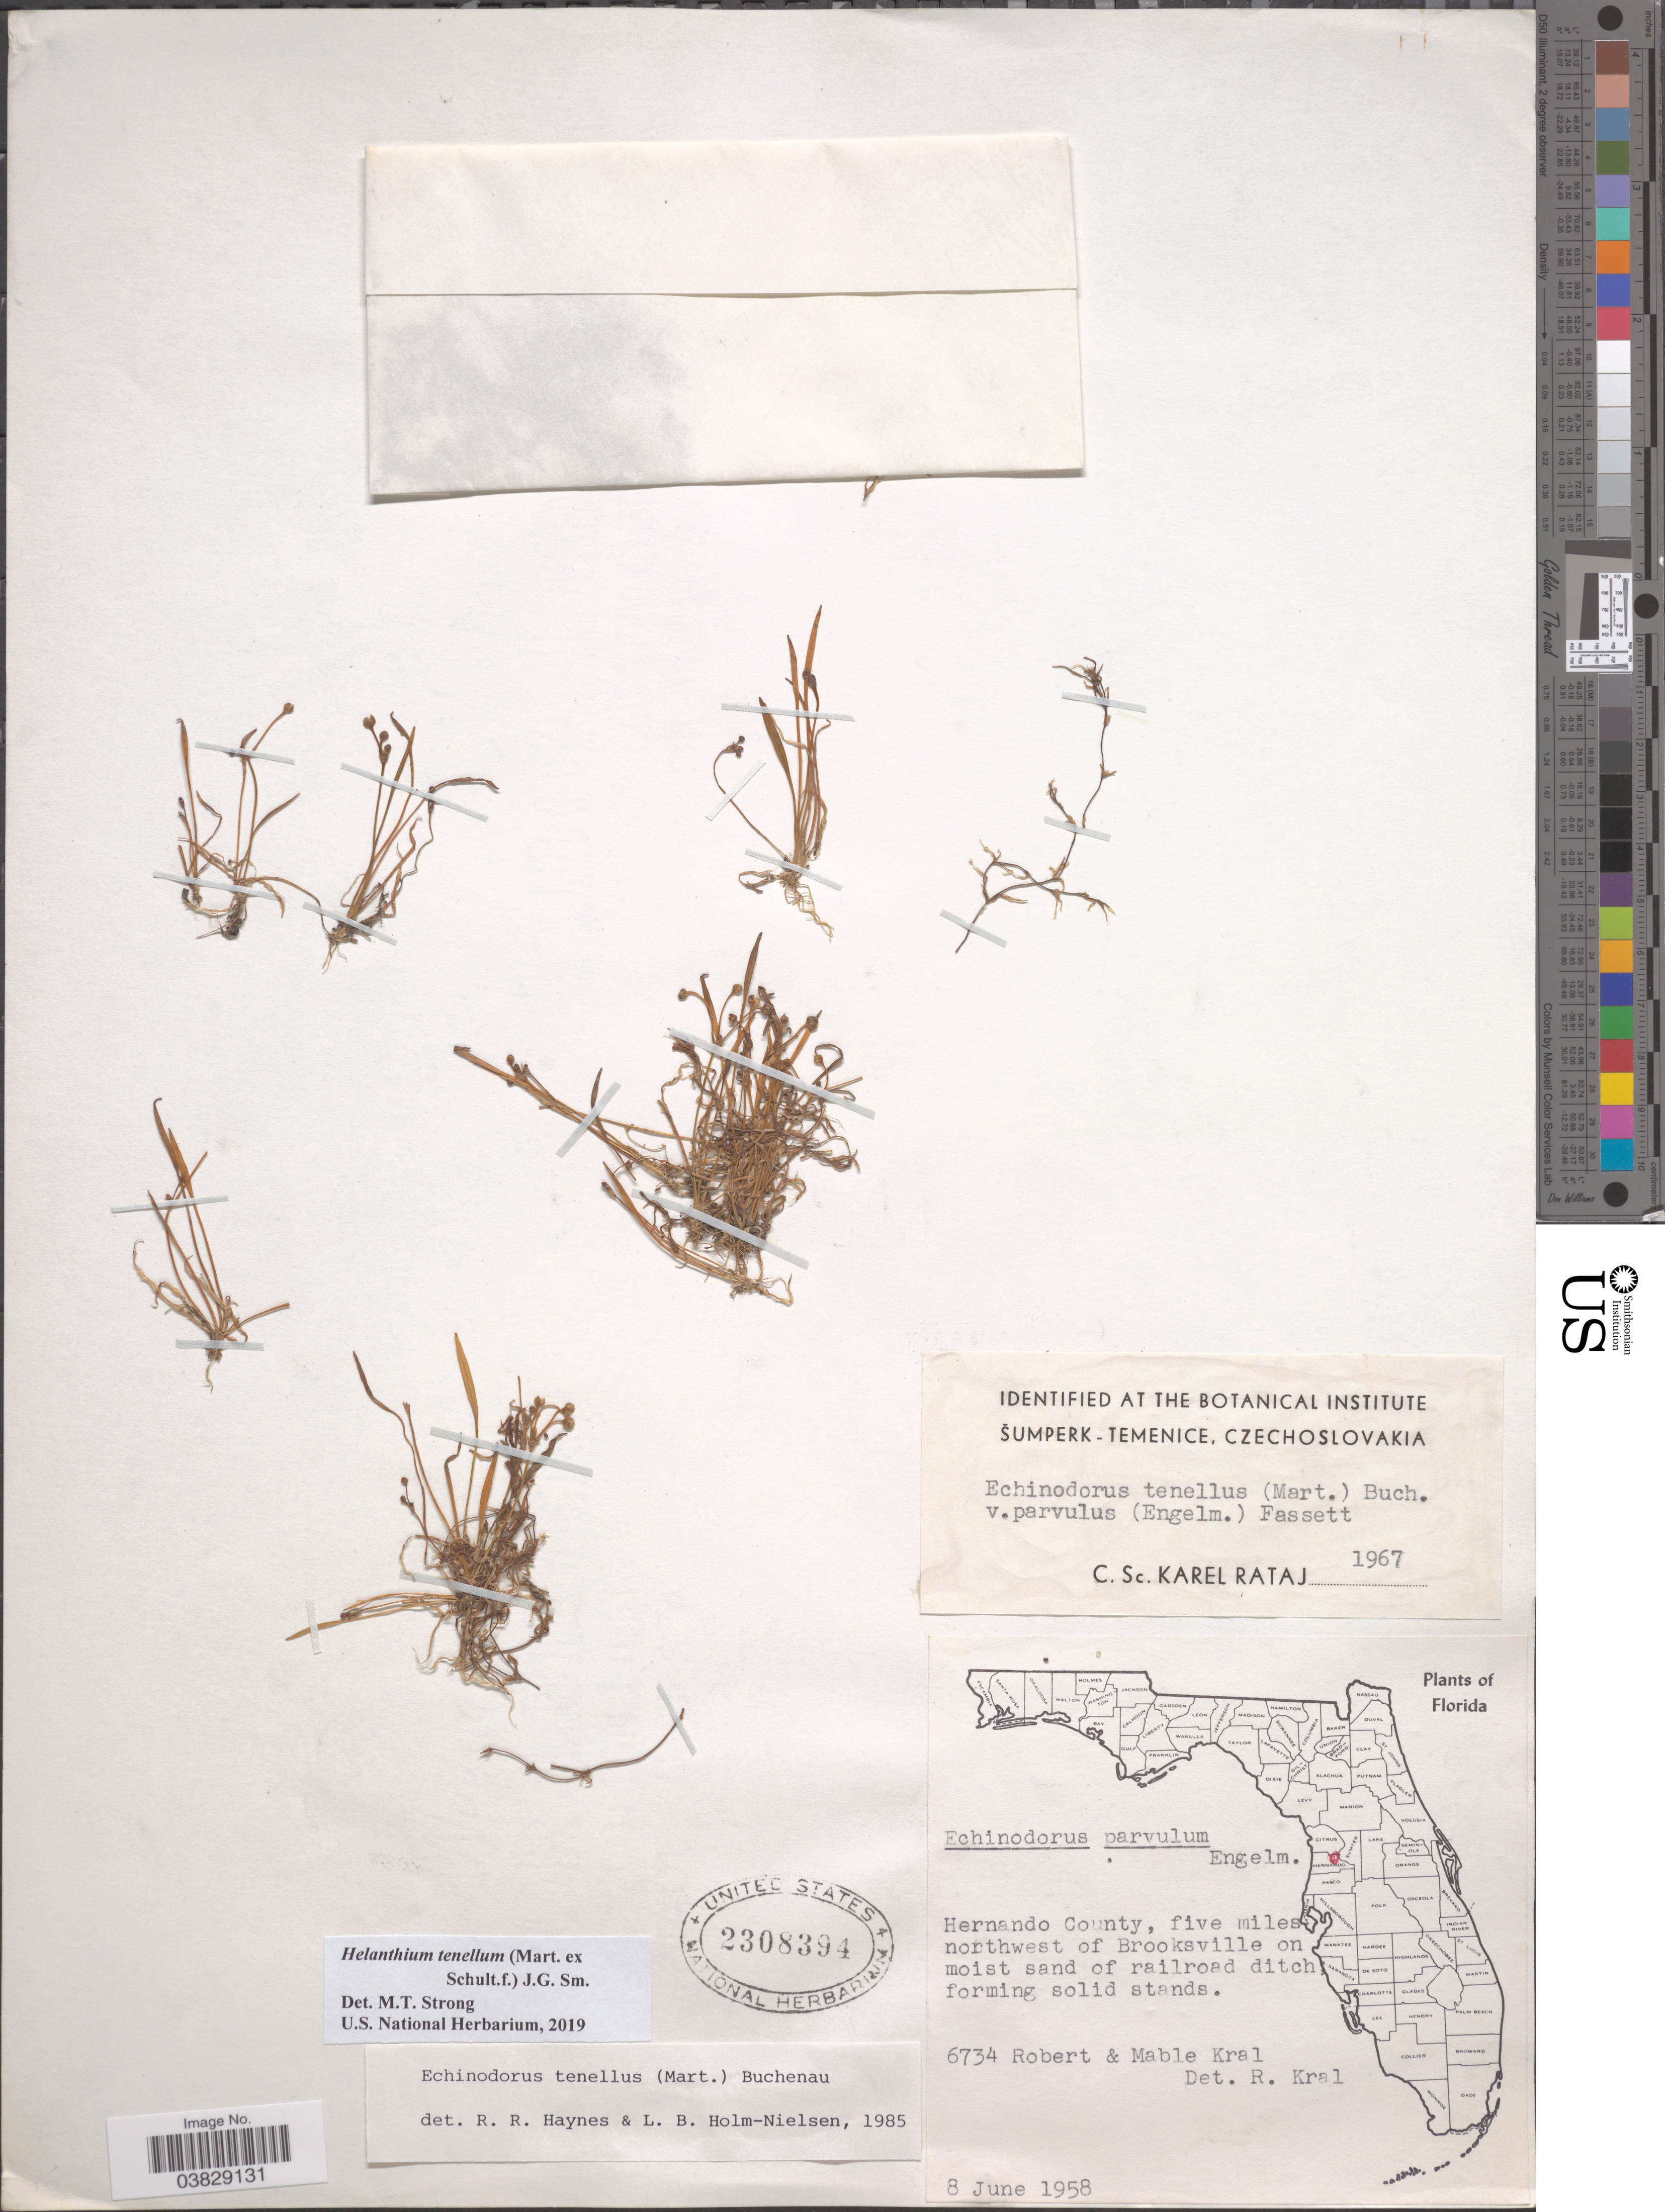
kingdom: Plantae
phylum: Tracheophyta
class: Liliopsida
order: Alismatales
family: Alismataceae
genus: Helanthium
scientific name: Helanthium tenellum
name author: (Mart. ex Schult. f.) J.G. Sm.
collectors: R. Kral & M. Kral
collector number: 6734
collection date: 1958-06-08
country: United States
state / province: Florida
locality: Hernando County, five miles northwest of Brooksville on moist sand of railroad ditch.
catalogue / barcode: US 2308394